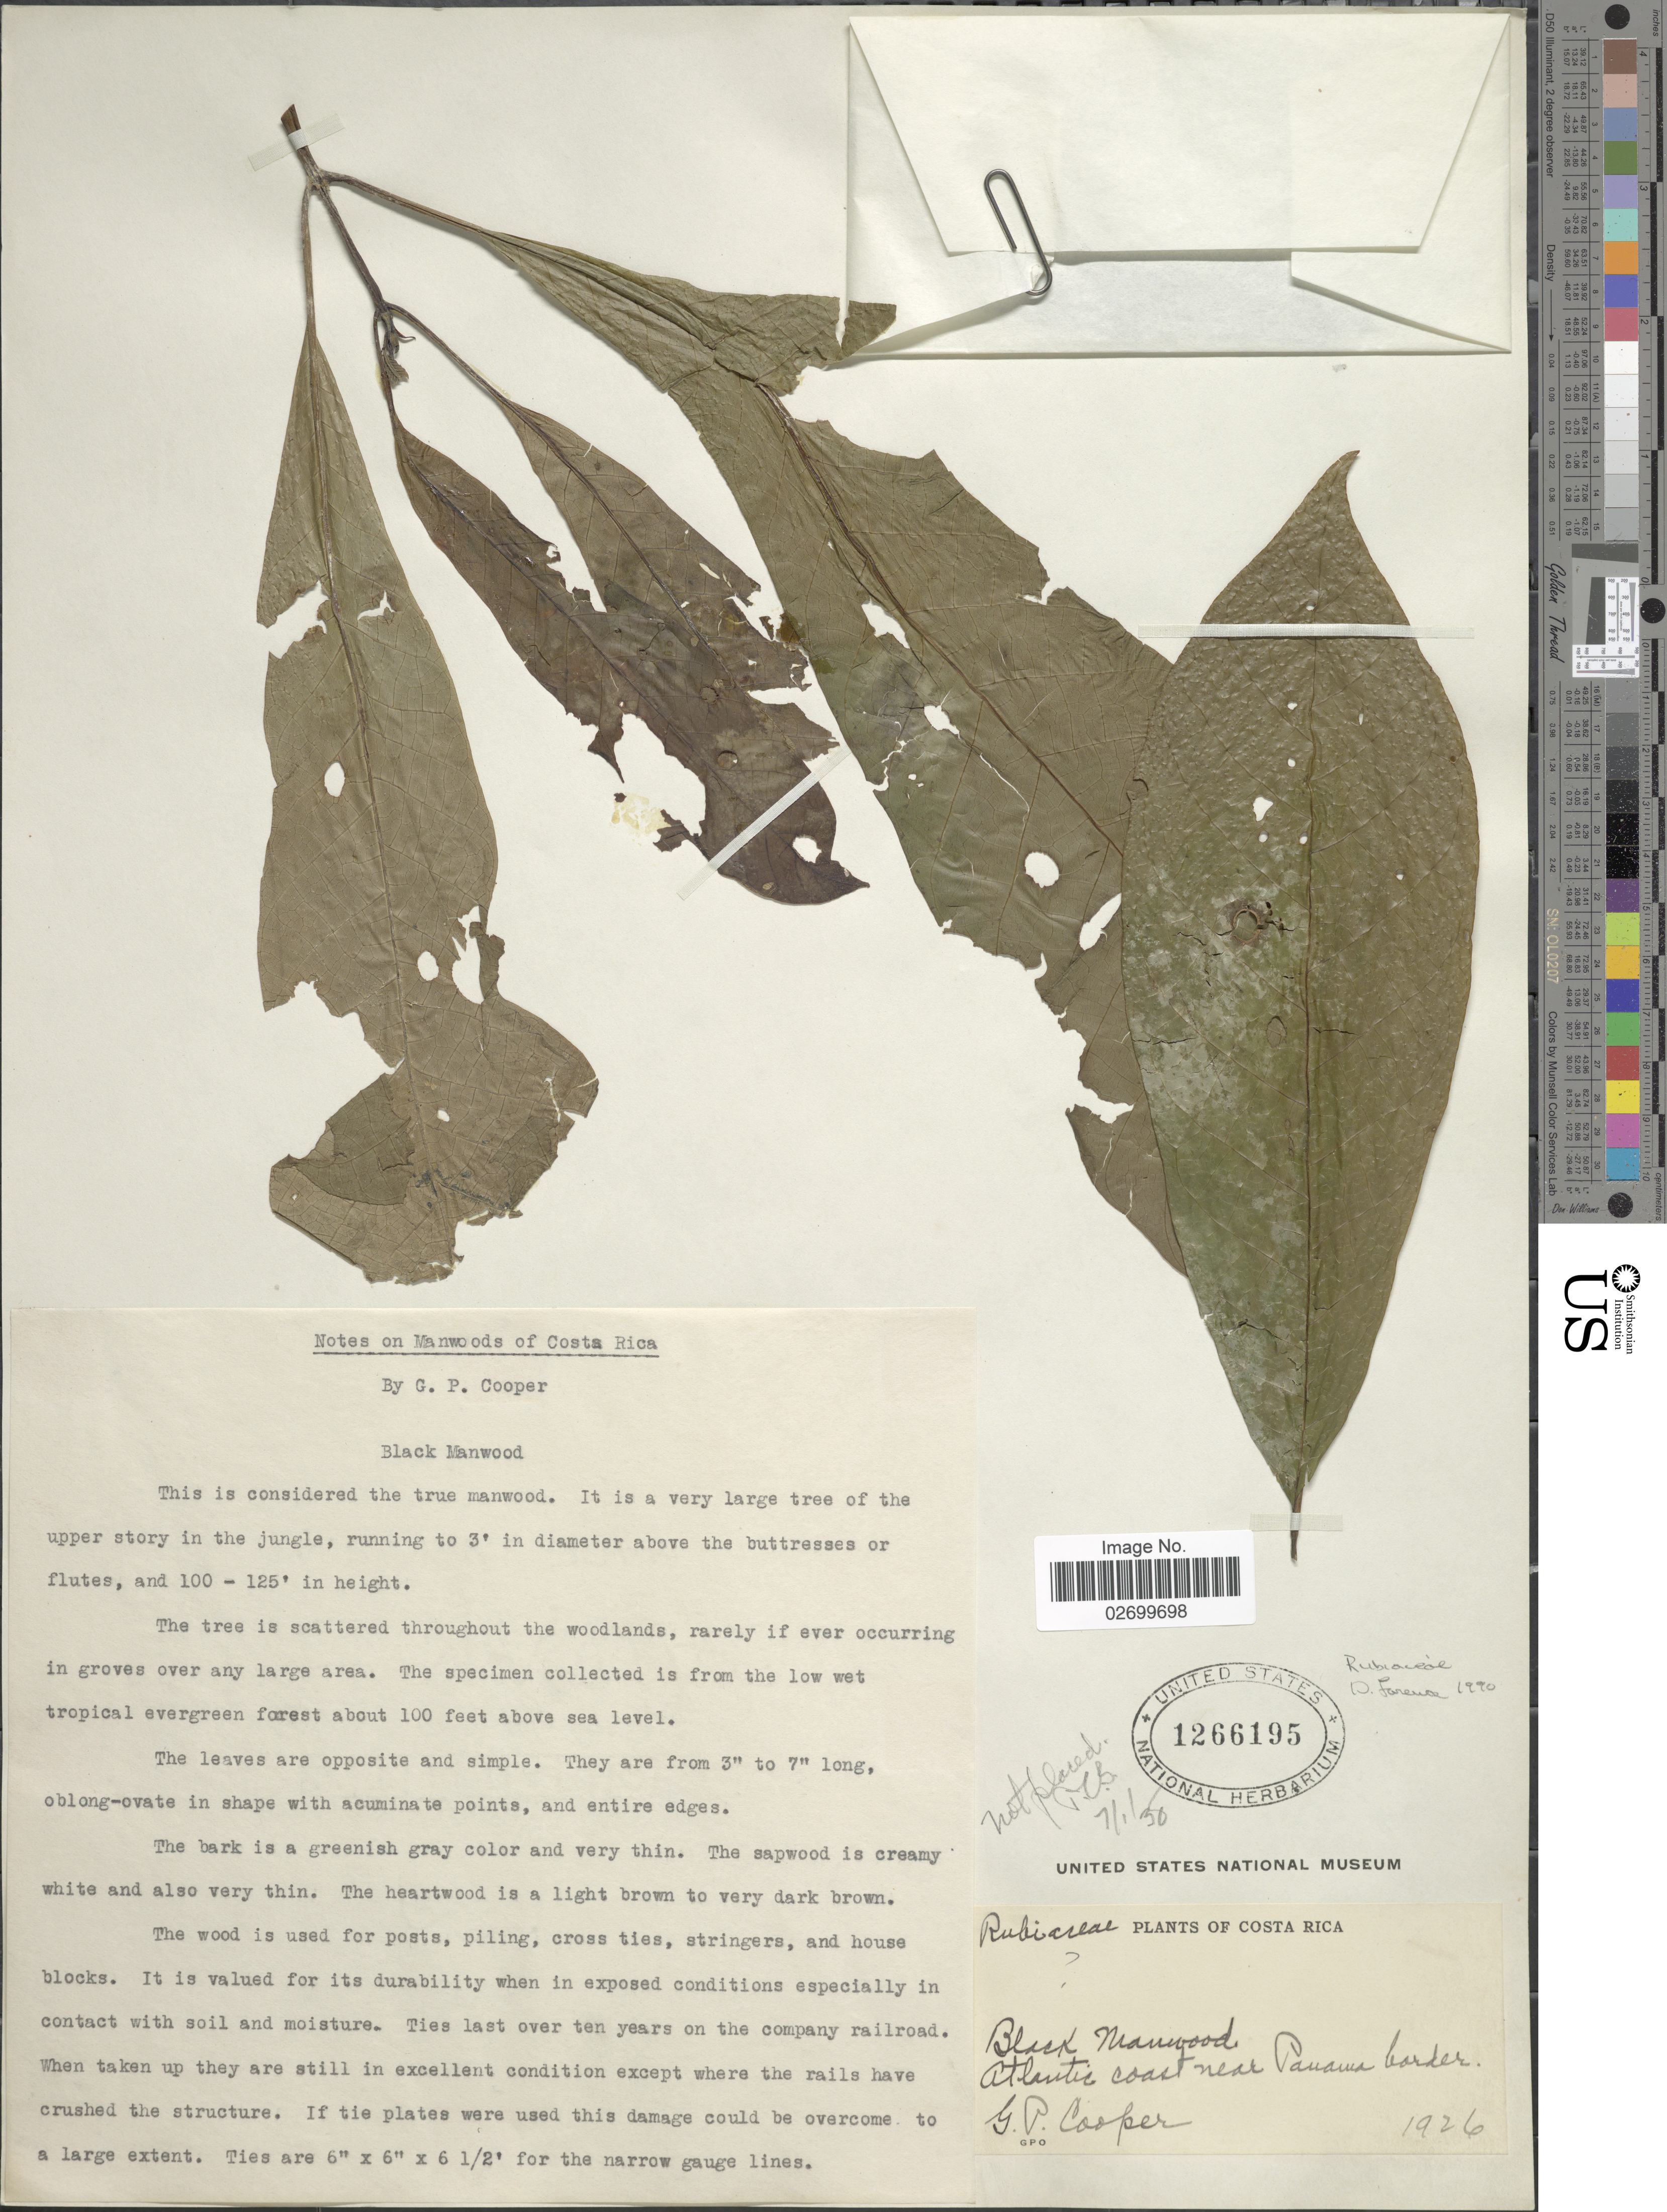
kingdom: Plantae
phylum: Tracheophyta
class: Magnoliopsida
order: Gentianales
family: Rubiaceae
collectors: G. Cooper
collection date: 1926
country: Costa Rica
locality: Black Manwood. Atlantic coast near Panama border.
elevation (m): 30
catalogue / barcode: US 1266195